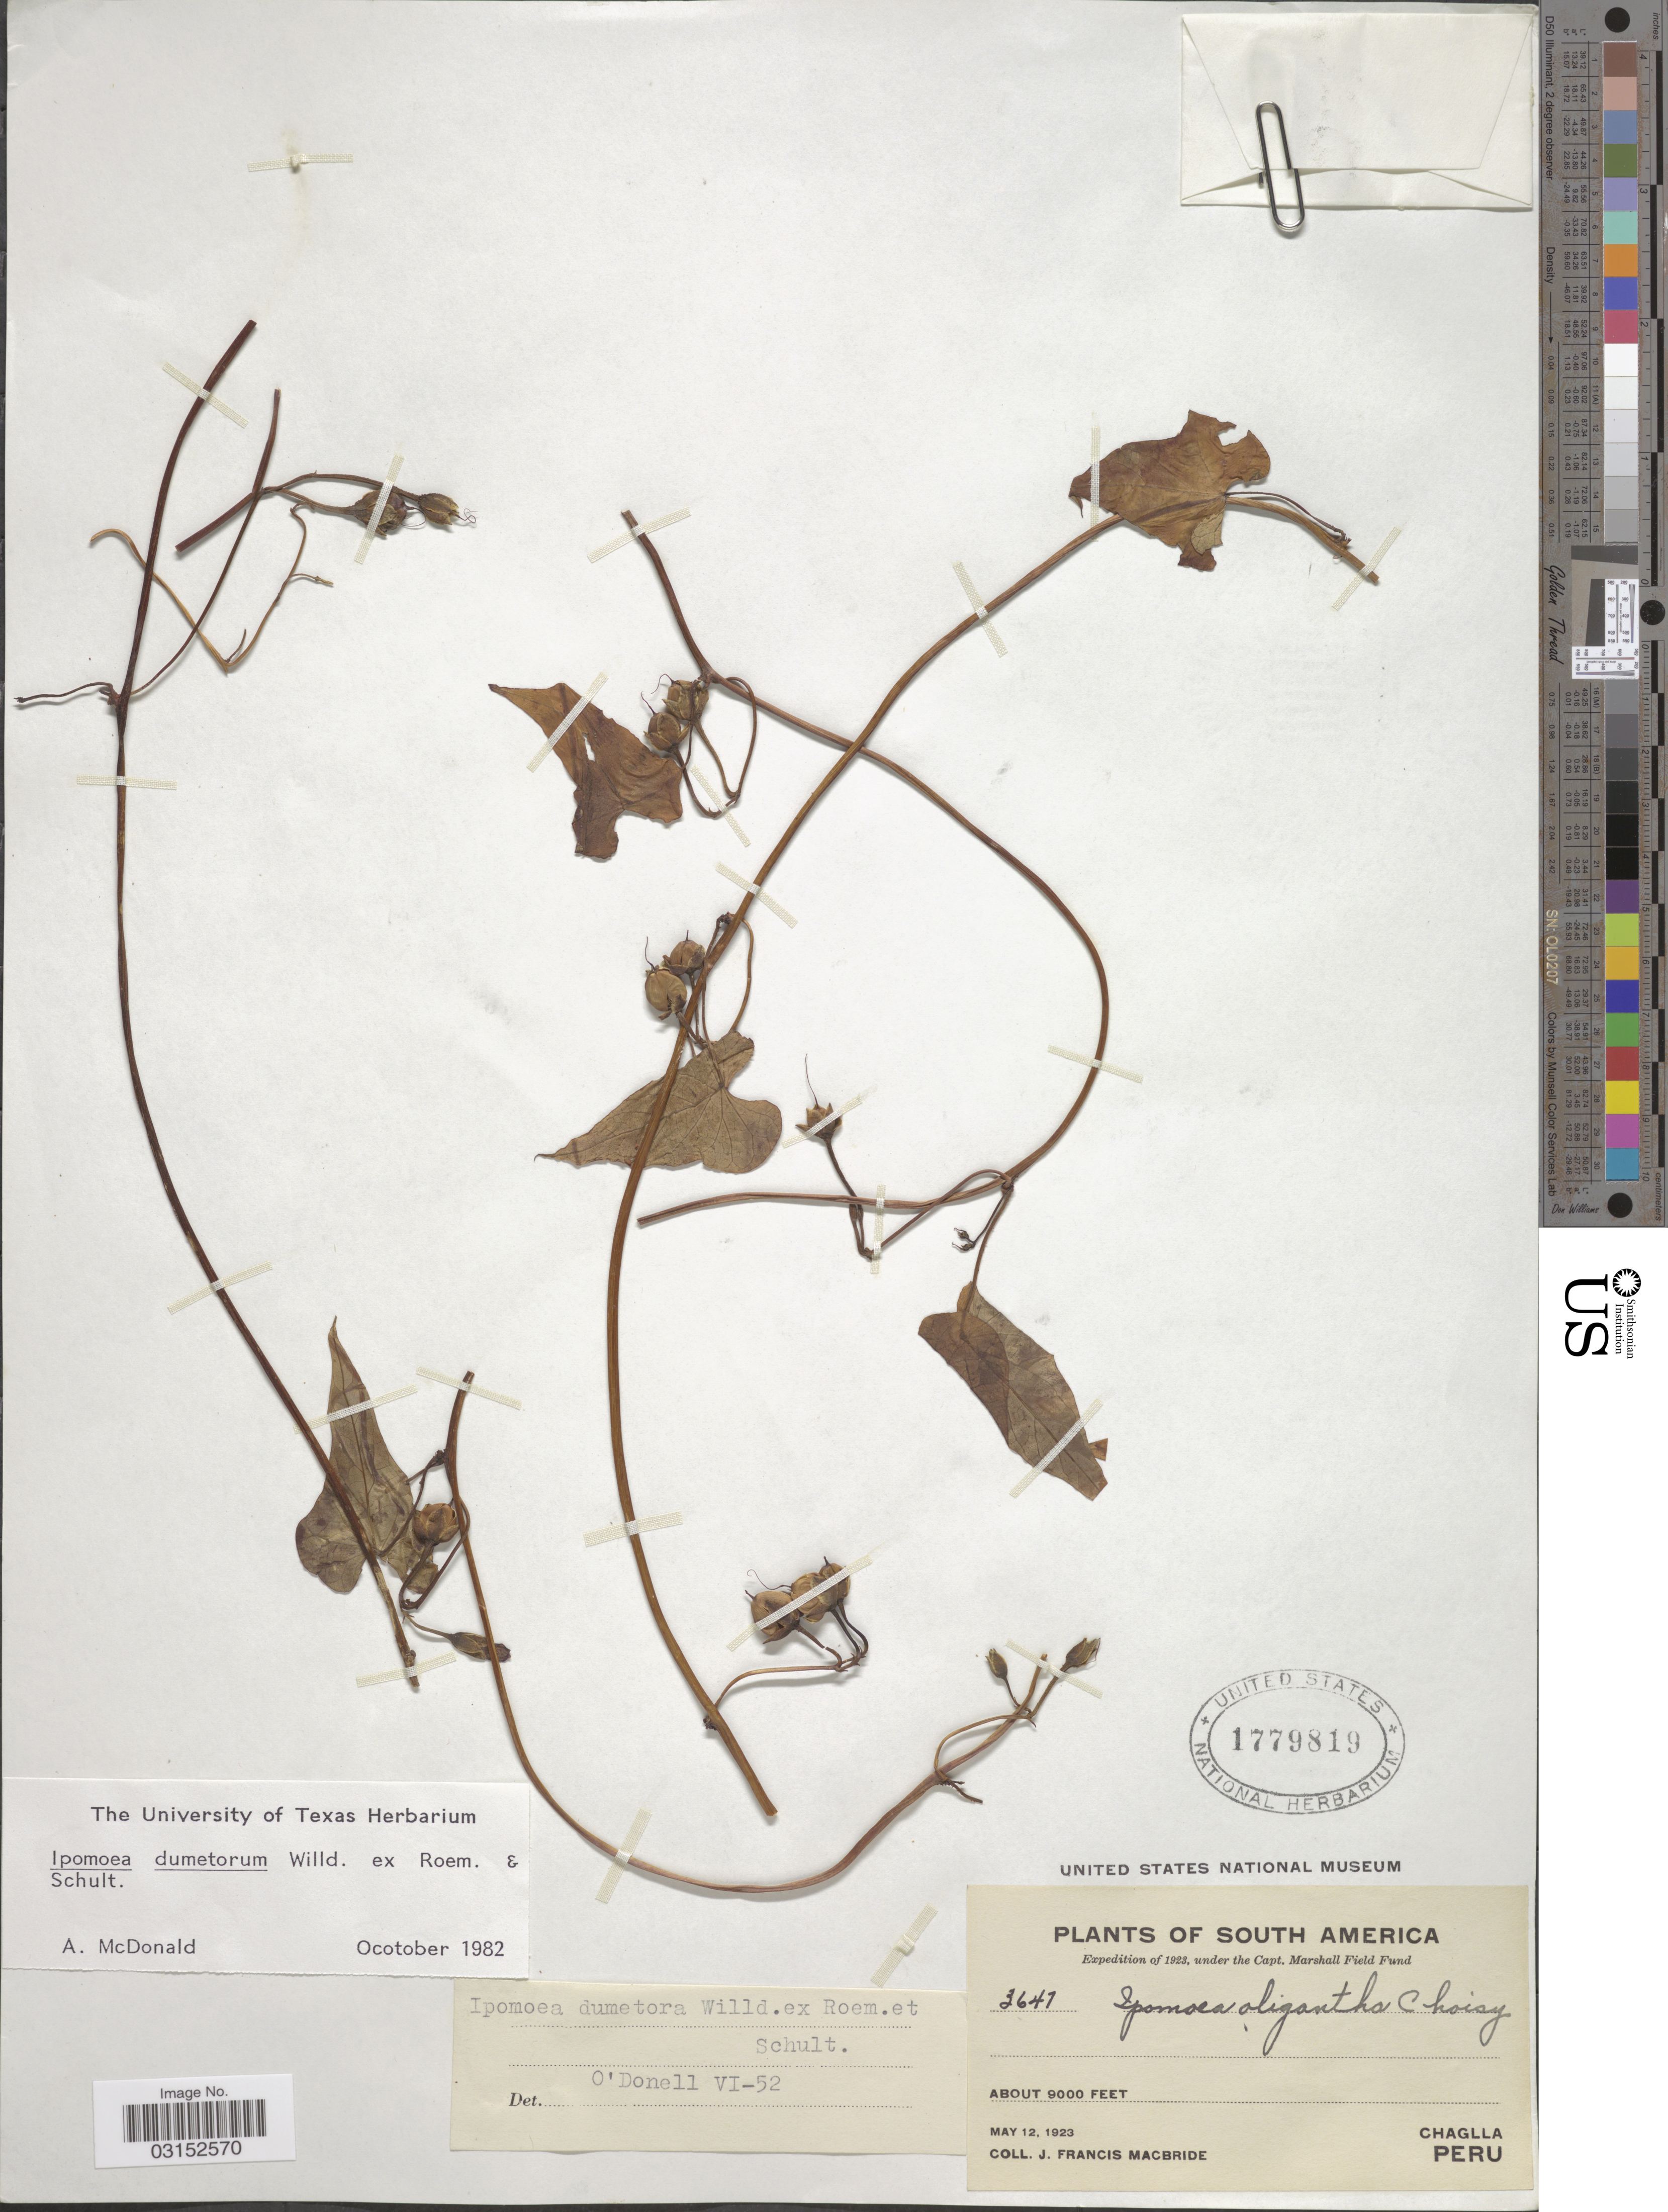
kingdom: Plantae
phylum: Tracheophyta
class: Magnoliopsida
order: Solanales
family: Convolvulaceae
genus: Ipomoea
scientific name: Ipomoea dumetorum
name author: Willd.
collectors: J. F. Macbride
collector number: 3647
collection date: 1923-05-12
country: Peru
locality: Chaglla.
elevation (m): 2743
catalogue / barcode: US 1779819